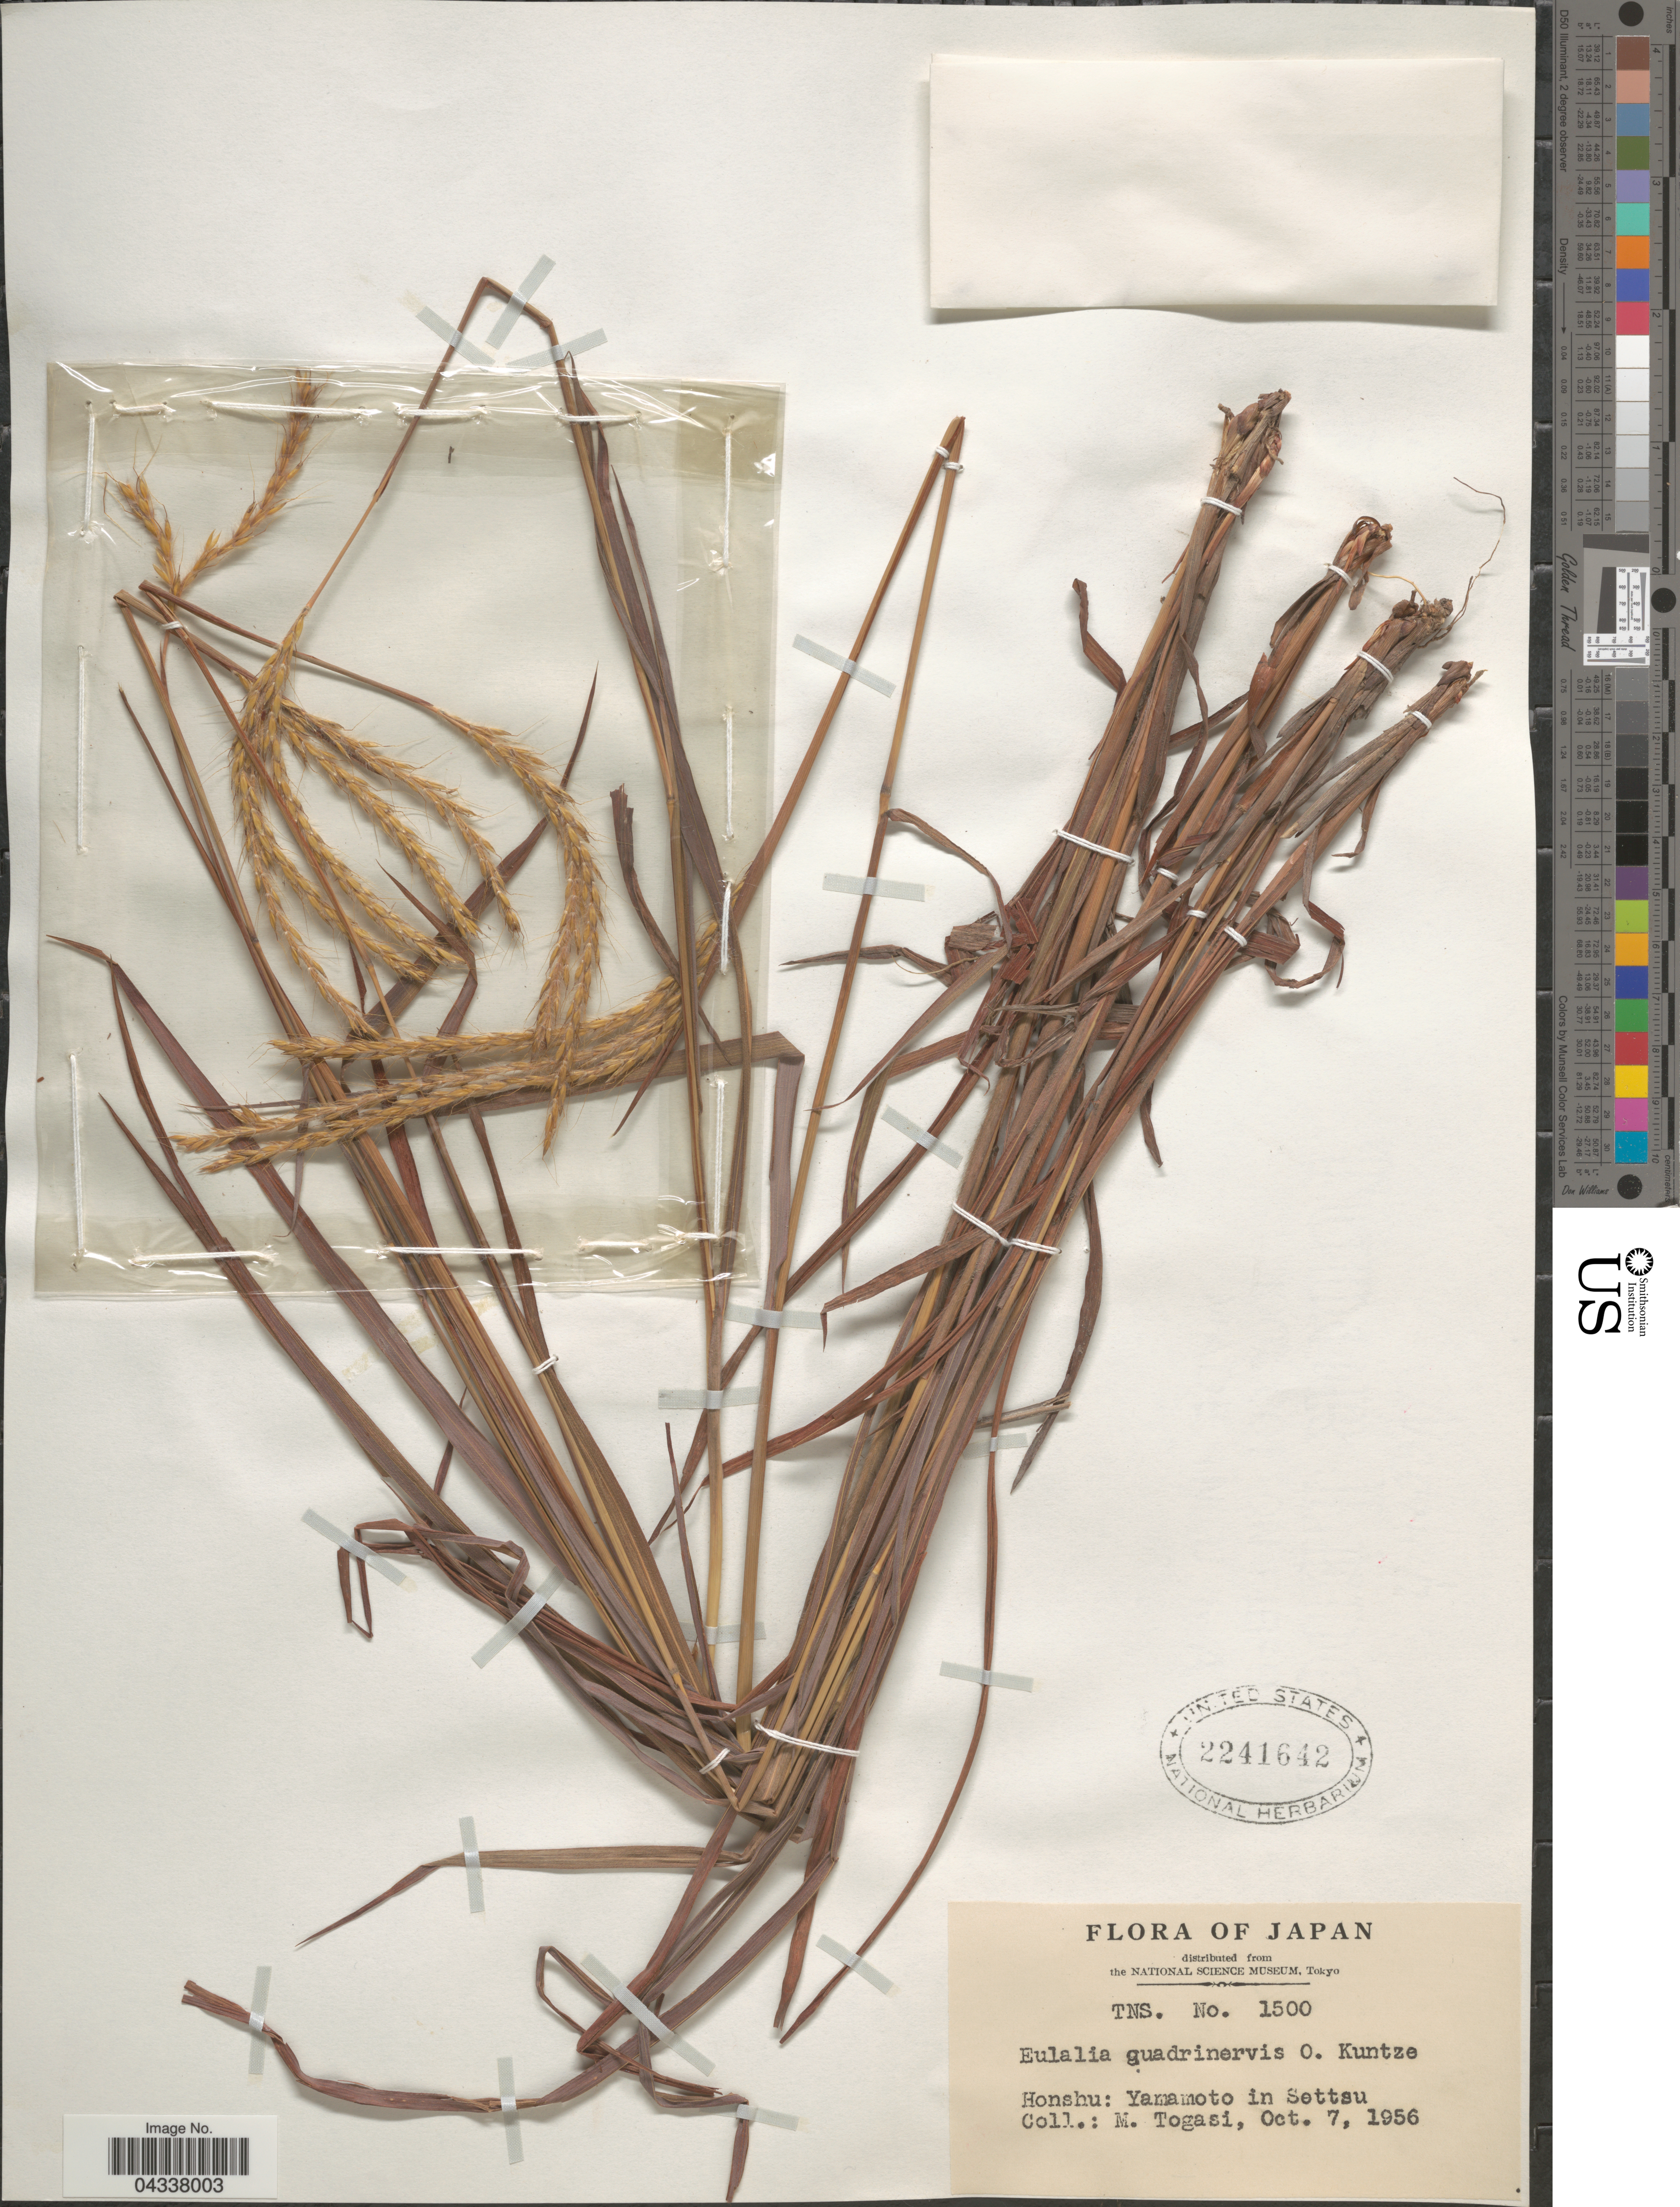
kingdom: Plantae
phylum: Tracheophyta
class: Liliopsida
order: Poales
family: Poaceae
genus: Pseudopogonatherum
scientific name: Pseudopogonatherum quadrinerve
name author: (Hack.) Ohwi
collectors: M. Togasi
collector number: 1500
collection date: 1956-10-07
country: Japan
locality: Honshu: Yamamoto in Settsu.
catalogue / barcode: US 2241642